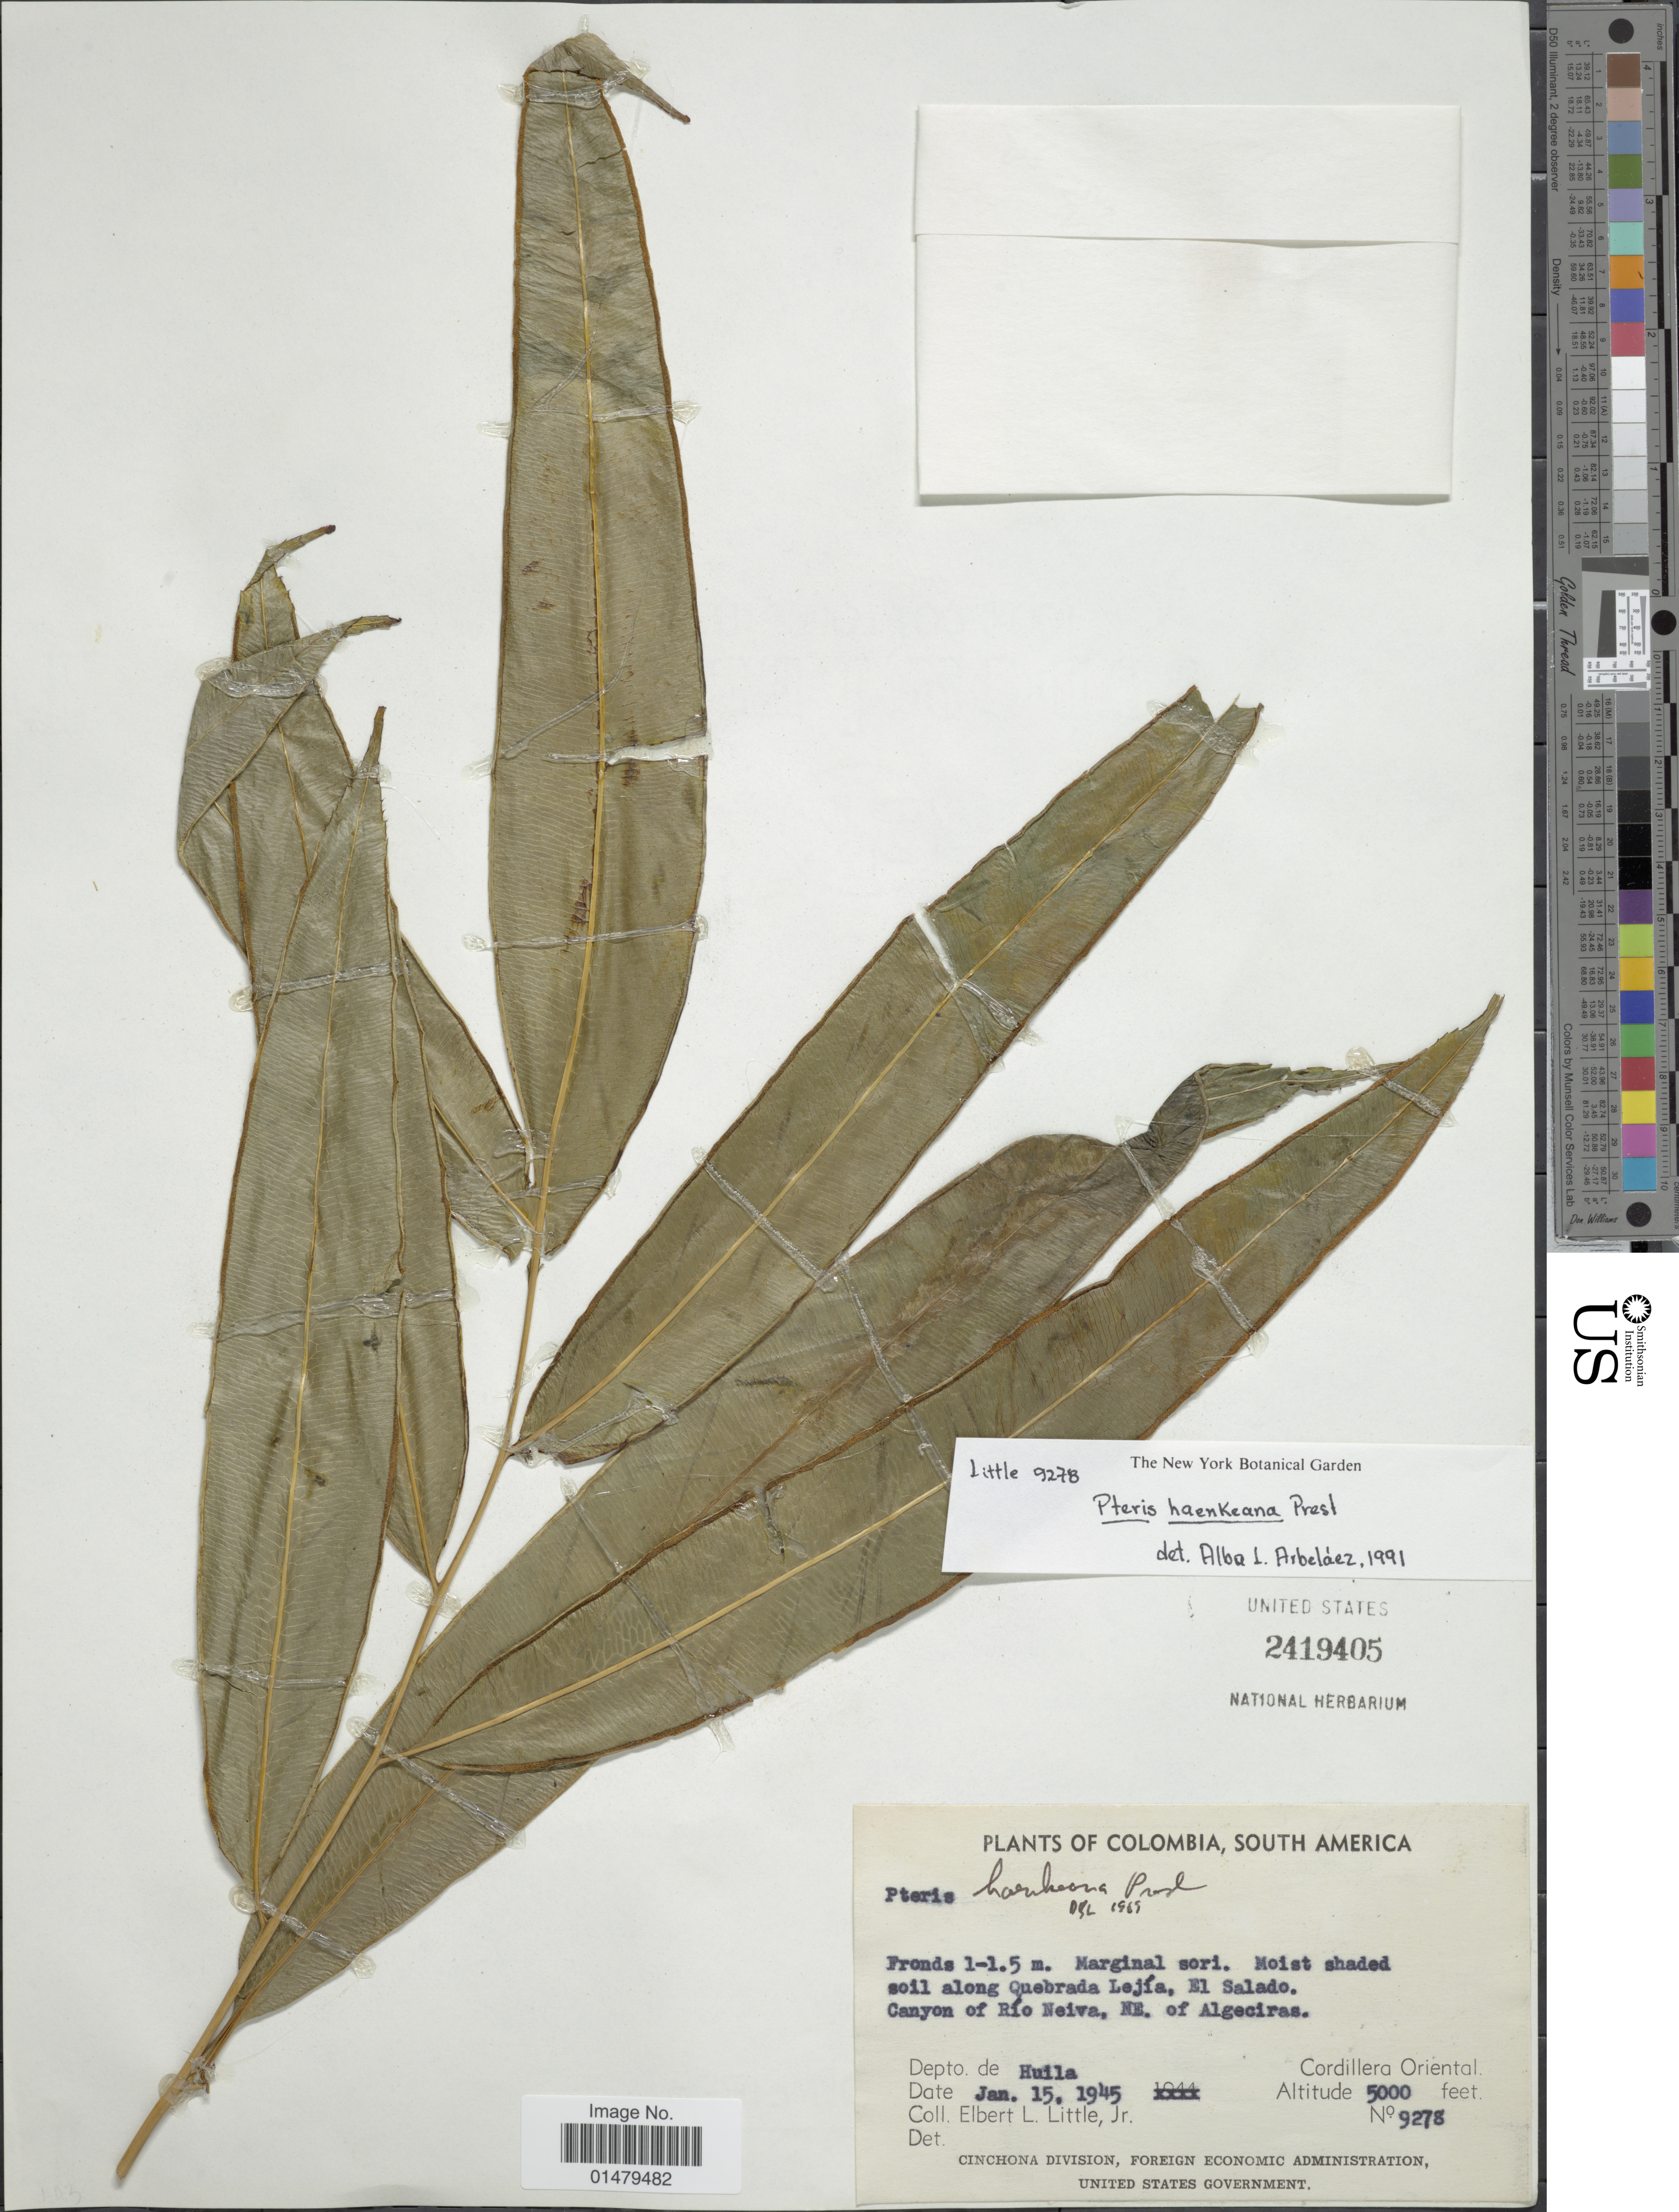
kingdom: Plantae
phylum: Tracheophyta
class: Polypodiopsida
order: Polypodiales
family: Pteridaceae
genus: Pteris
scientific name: Pteris haenkeana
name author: C. Presl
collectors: E. L. Little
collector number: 9278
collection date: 1945-01-15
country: Colombia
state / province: Huila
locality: Along Quebrada Lejia, El Salado. Canyon of Rio Neiva, NE. of Algeciras. Depto. de Huila. Cordillera Oriental.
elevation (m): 1524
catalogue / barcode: US 2419405